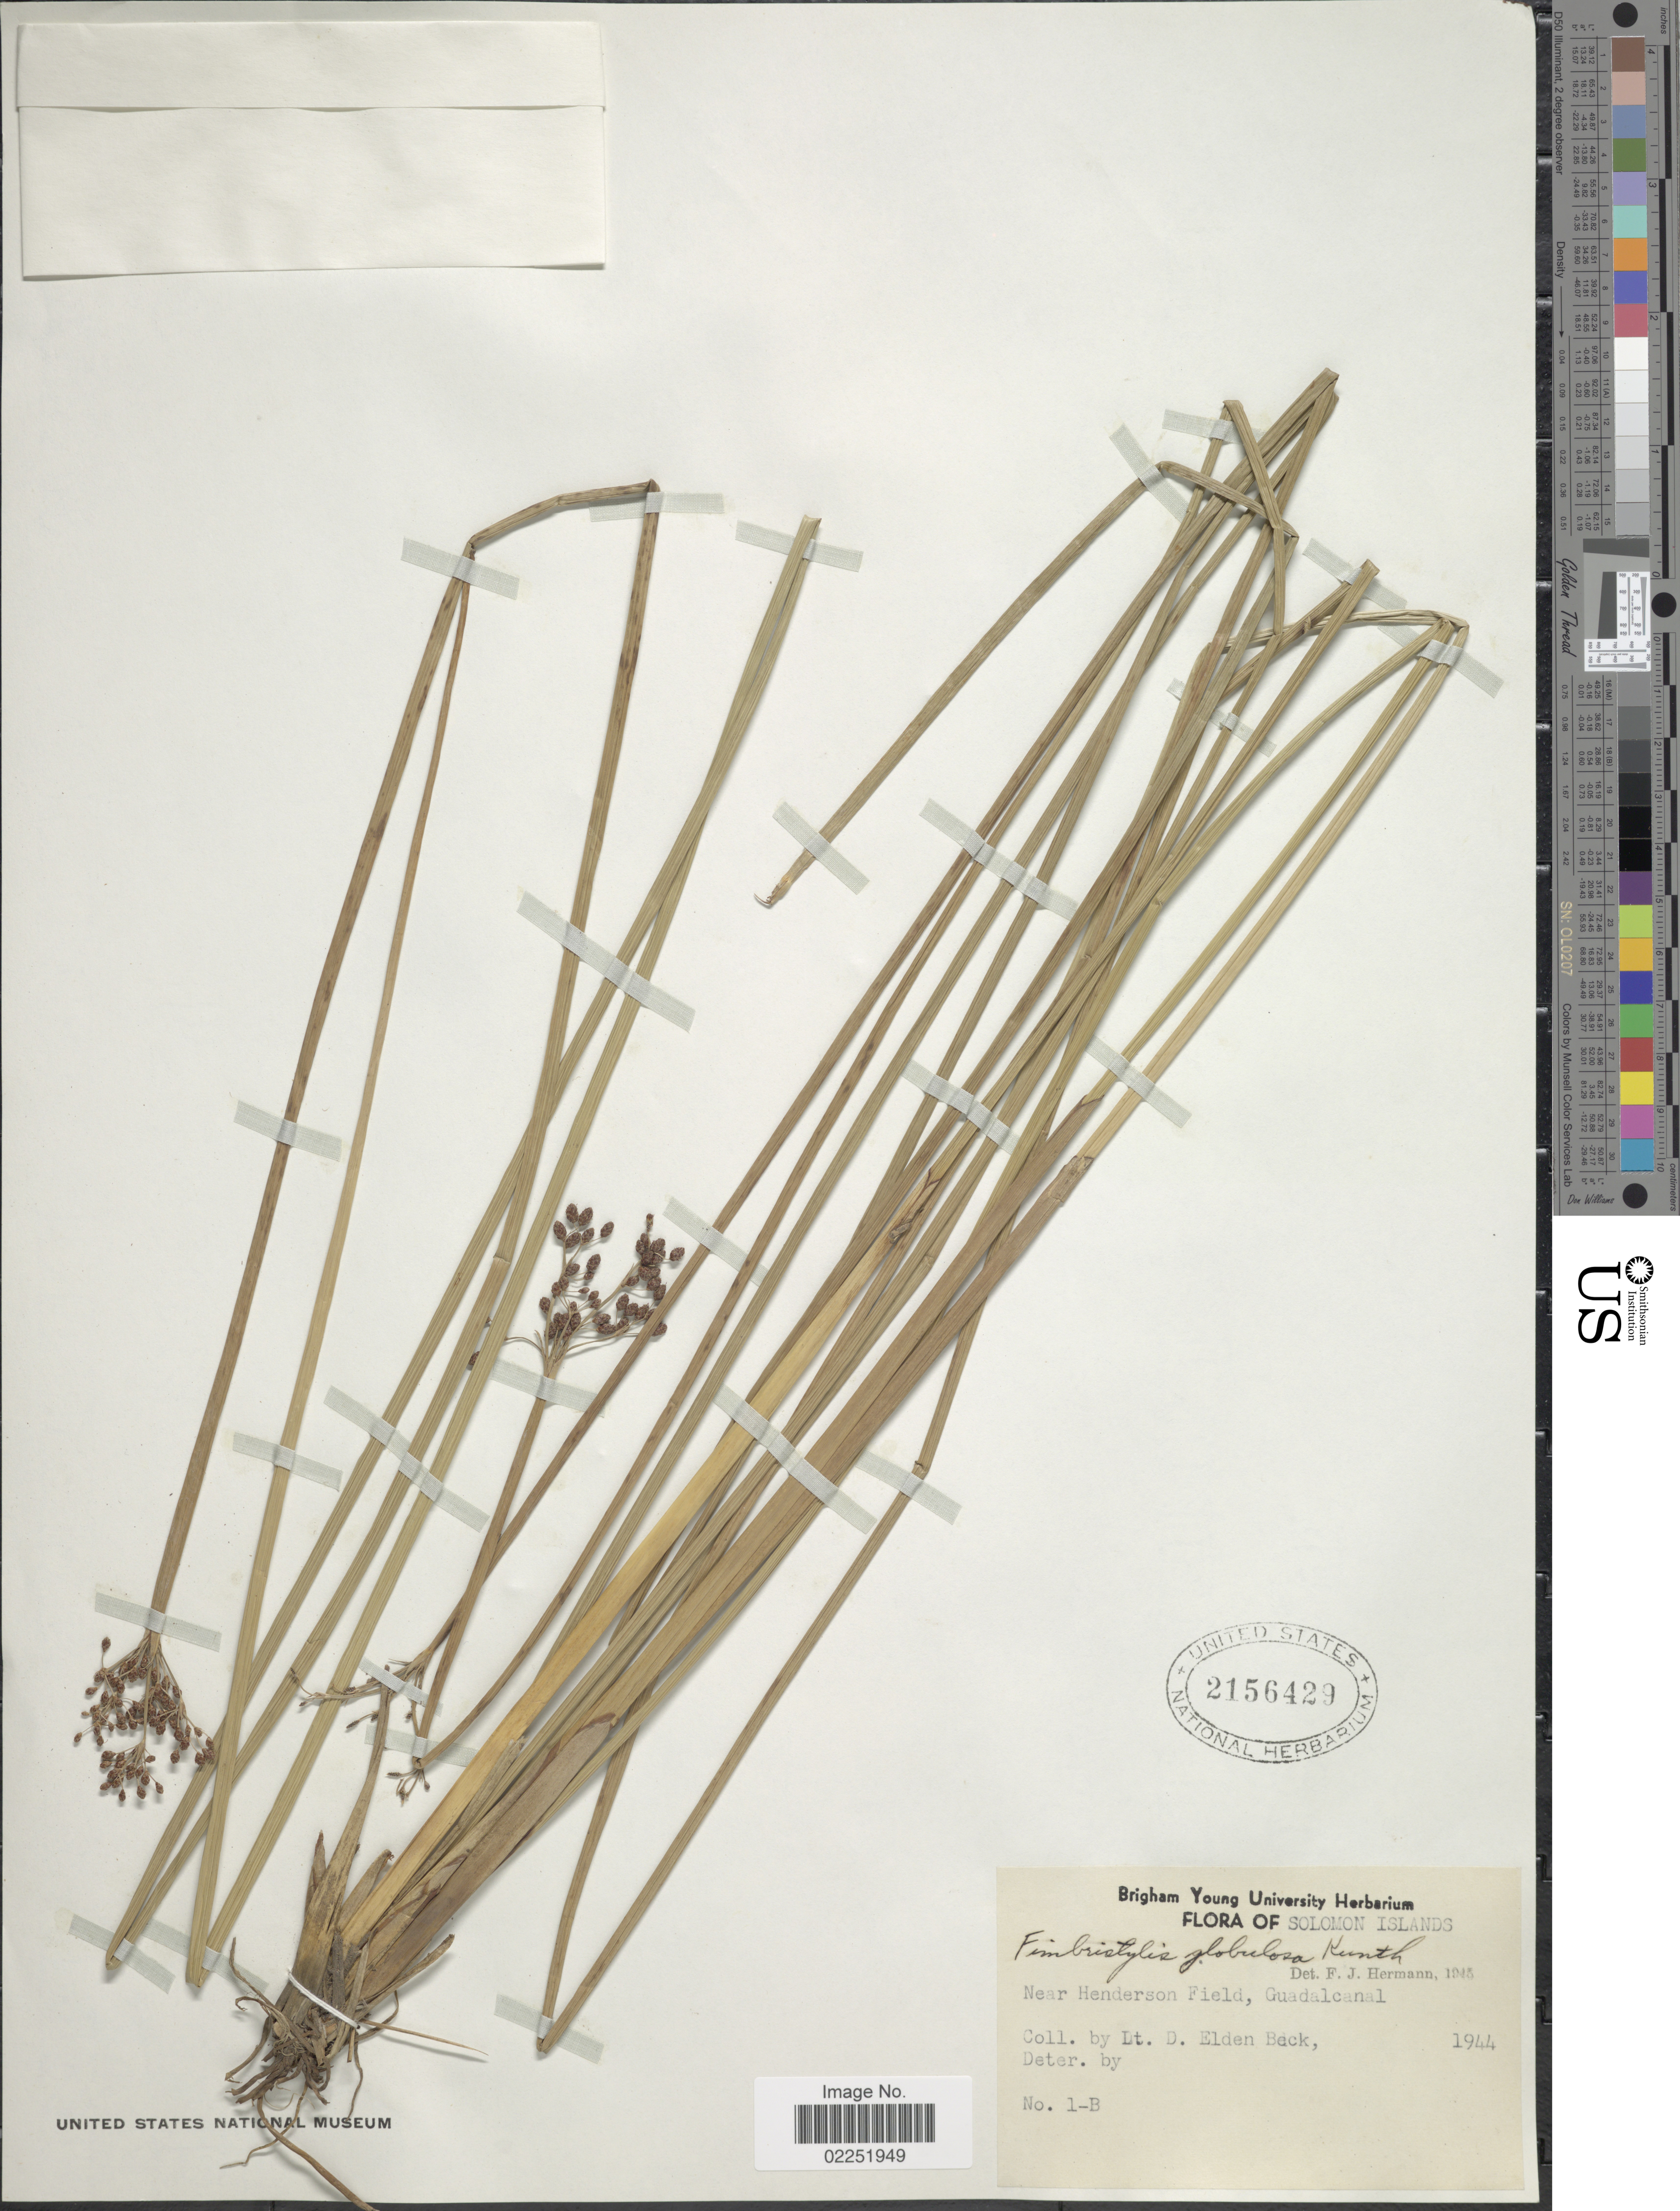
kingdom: Plantae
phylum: Tracheophyta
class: Liliopsida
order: Poales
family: Cyperaceae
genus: Fimbristylis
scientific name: Fimbristylis umbellaris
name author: (Lam.) Vahl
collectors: E.D. Beck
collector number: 1-B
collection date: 1944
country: Solomon Islands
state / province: Solomon Islands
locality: Near Henderson Field, Guadalcanal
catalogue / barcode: US 2156429